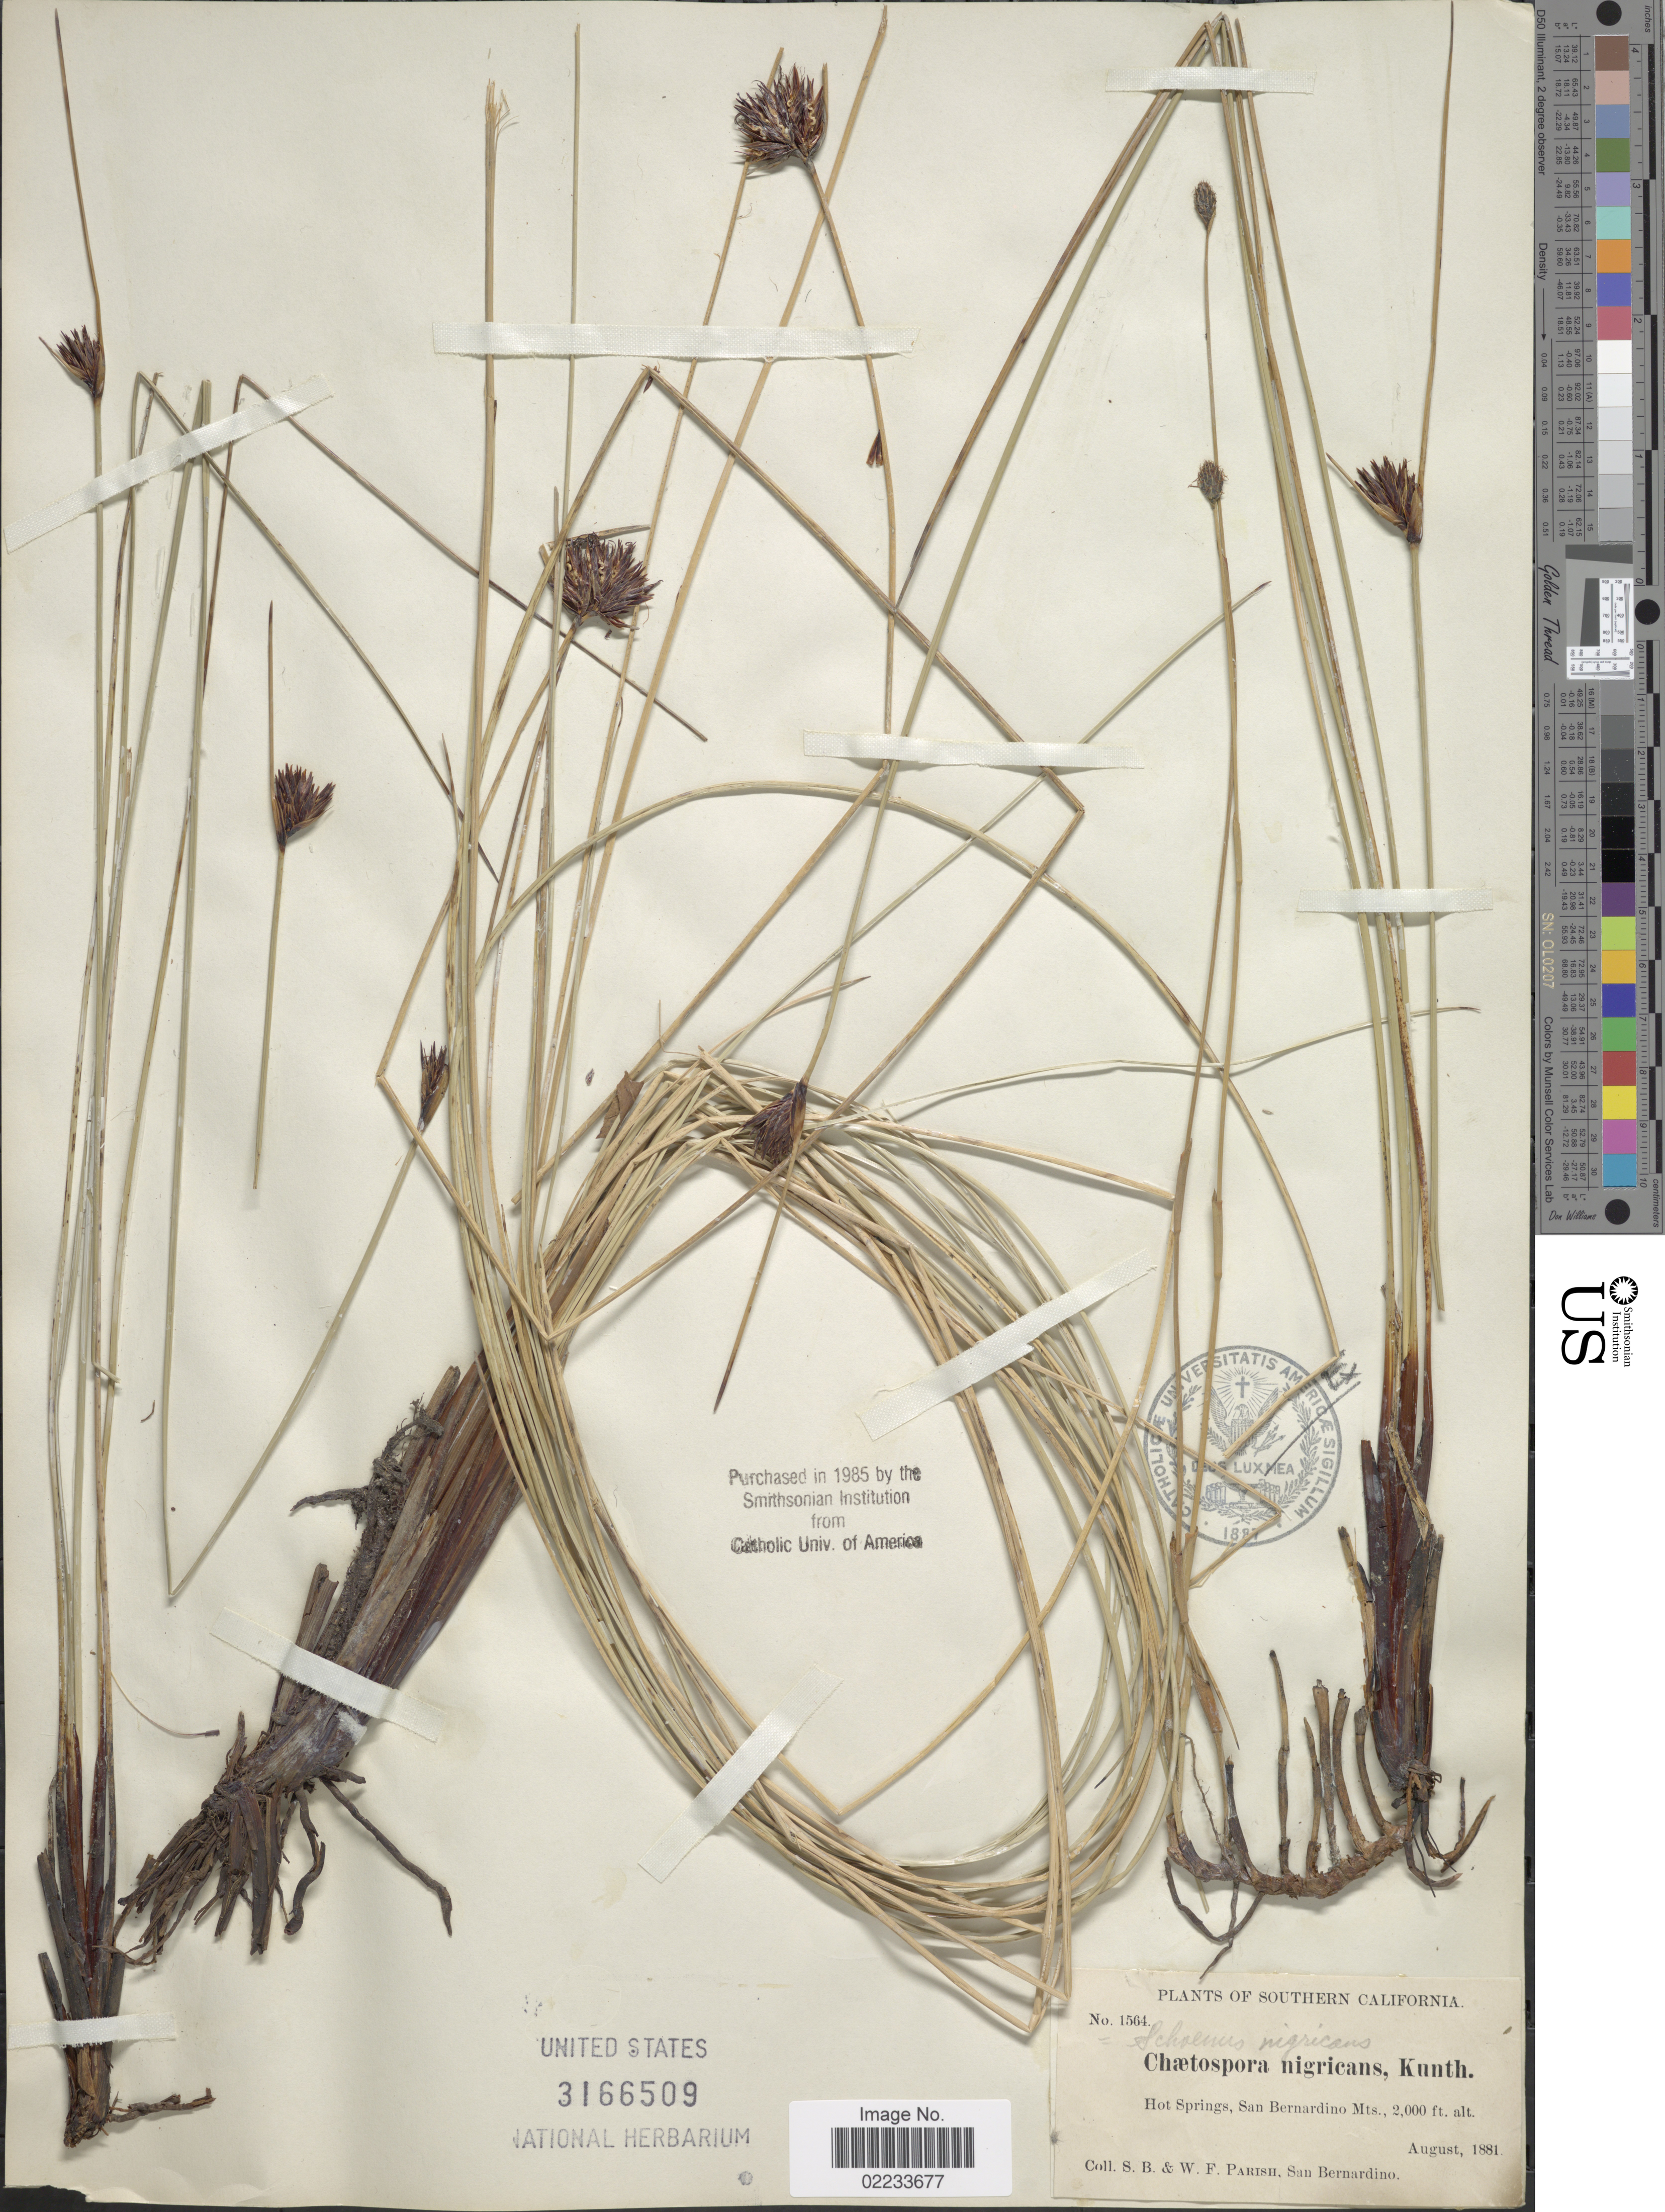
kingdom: Plantae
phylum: Tracheophyta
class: Liliopsida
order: Poales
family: Cyperaceae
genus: Schoenus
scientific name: Schoenus nigricans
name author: L.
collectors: S. B. Parish & W. F. Parish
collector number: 1564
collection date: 1881-08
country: United States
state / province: California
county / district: San Bernardino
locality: Southern California, Hot Springs, San Bernardino Mts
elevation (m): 610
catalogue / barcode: US 3166509